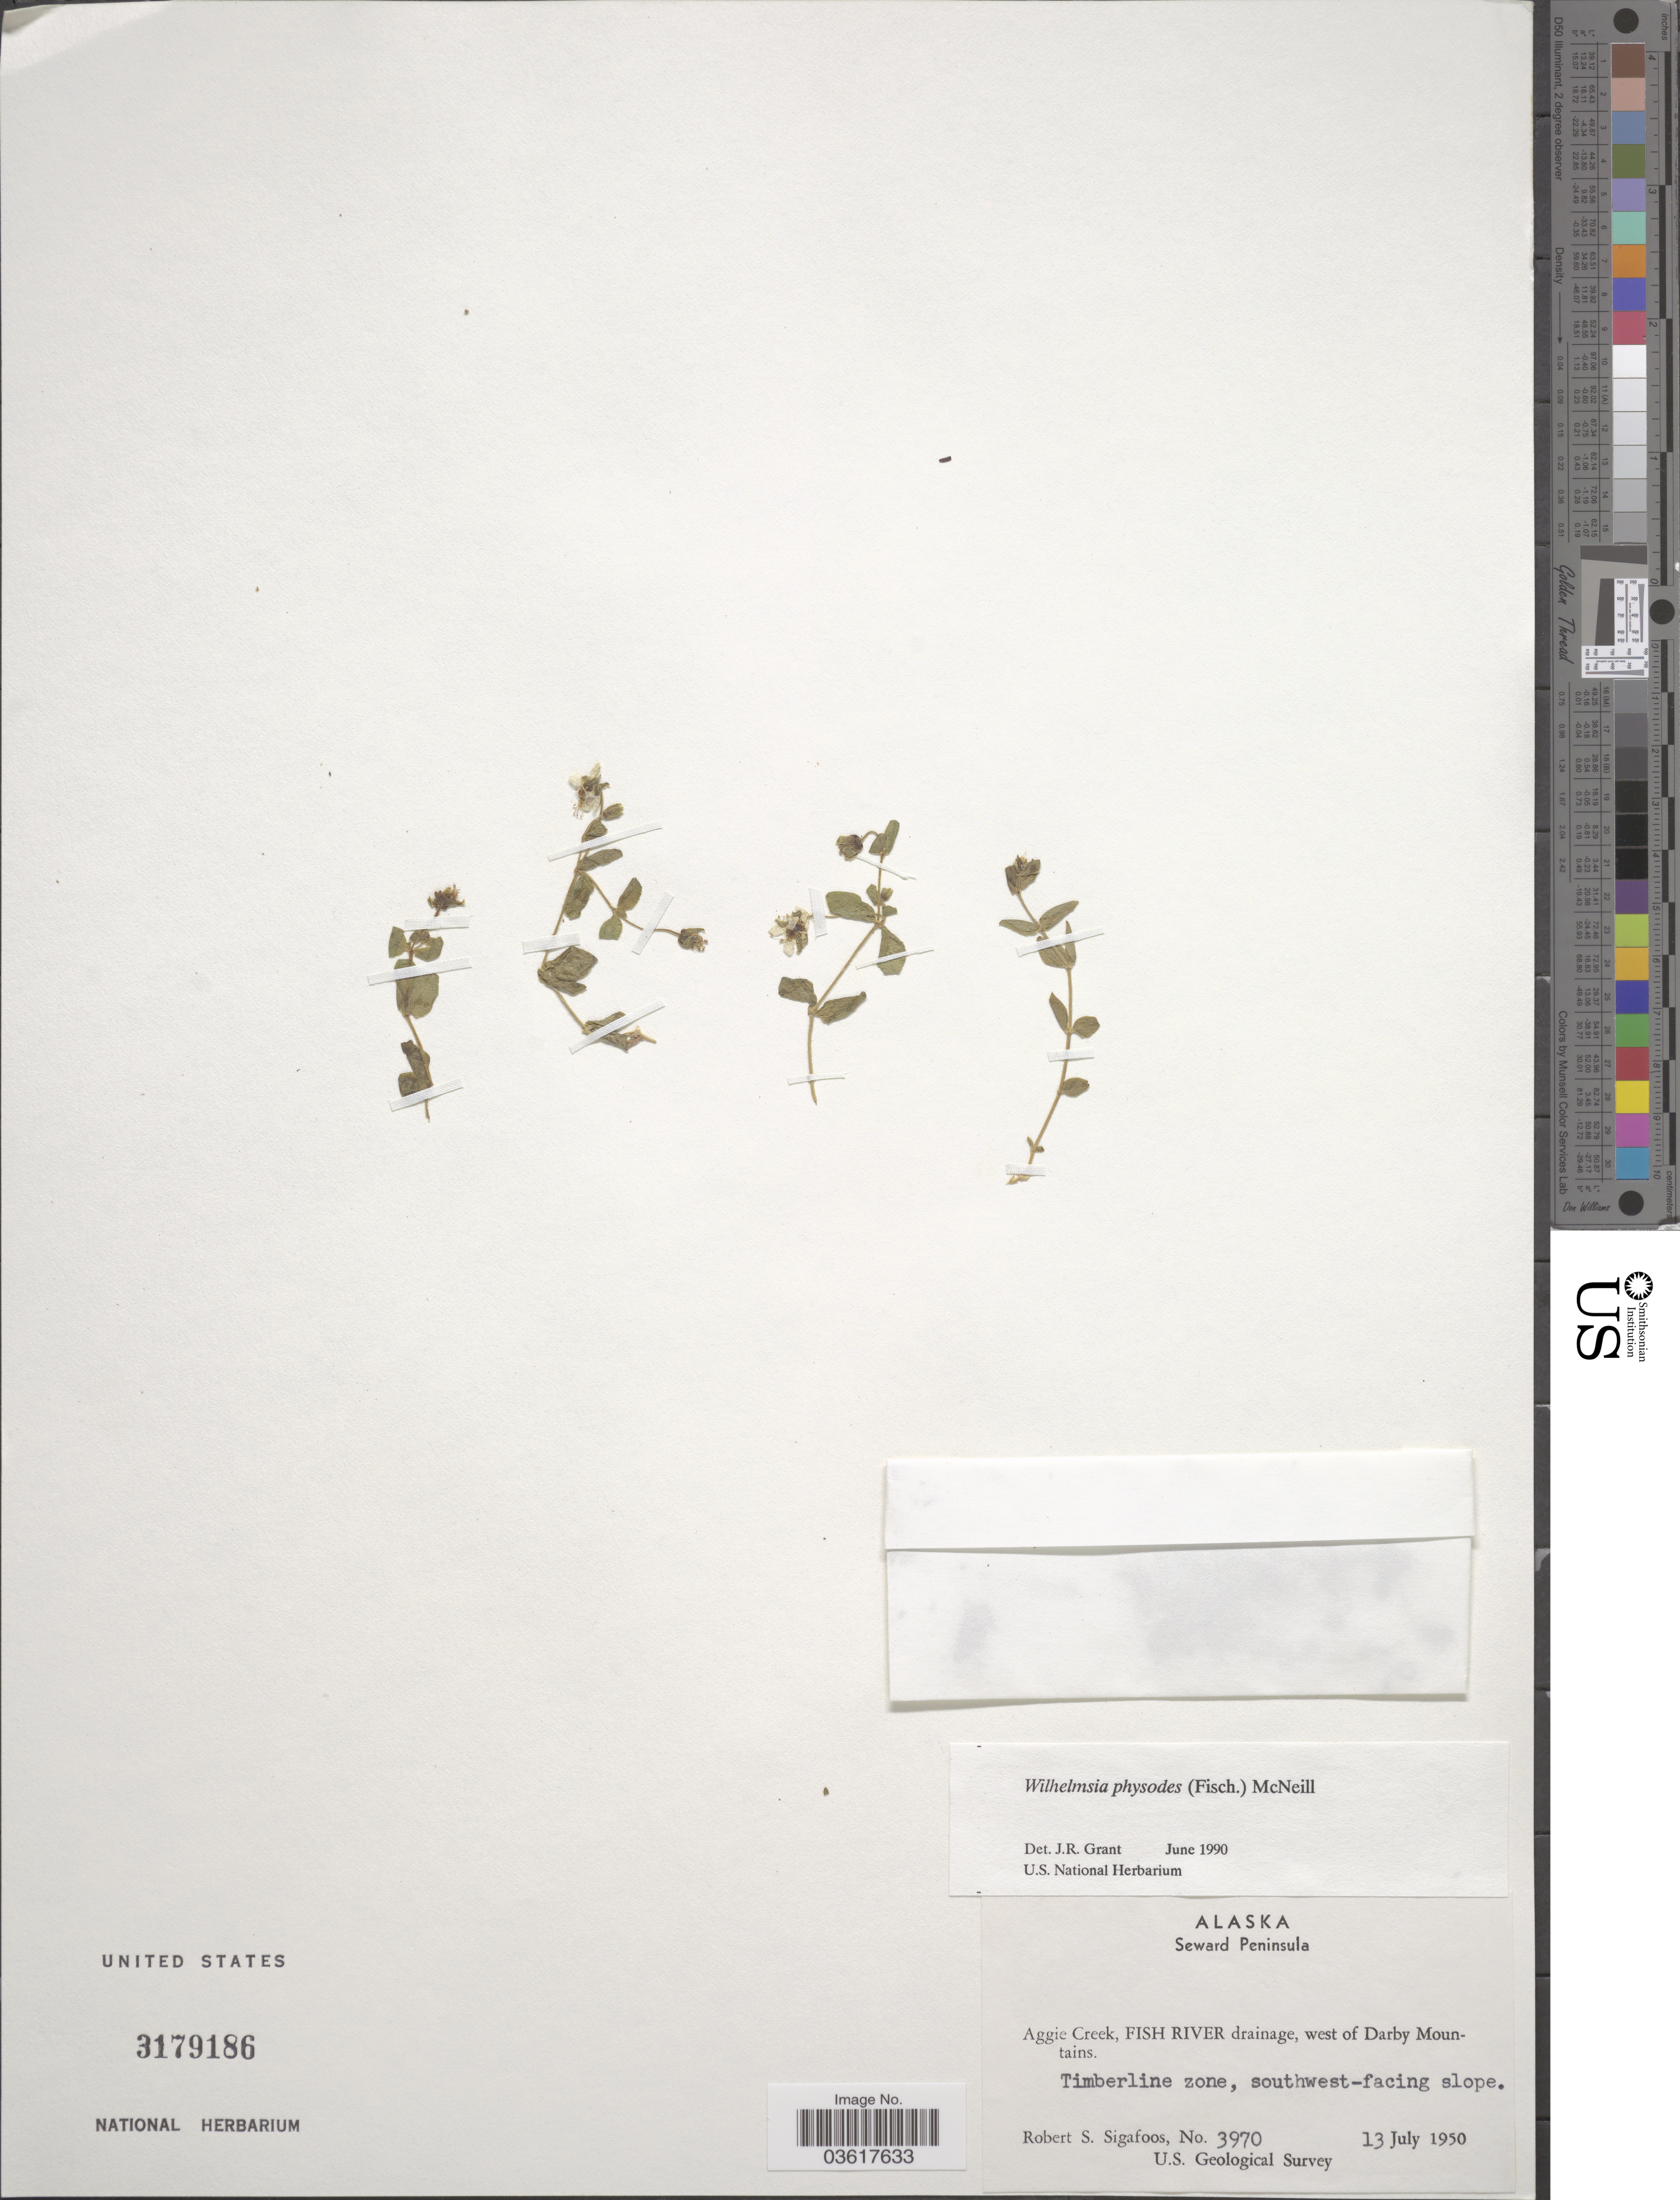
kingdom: Plantae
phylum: Tracheophyta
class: Magnoliopsida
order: Caryophyllales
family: Caryophyllaceae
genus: Wilhelmsia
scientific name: Wilhelmsia sp.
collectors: R. Sigafoos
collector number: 3970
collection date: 1950-07-13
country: United States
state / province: Alaska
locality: Seward Peninsula. Aggie Creek, Fish River drainage, west of Darby Mountains. Timberline zone, southwest-facing slope.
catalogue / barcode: US 3179186